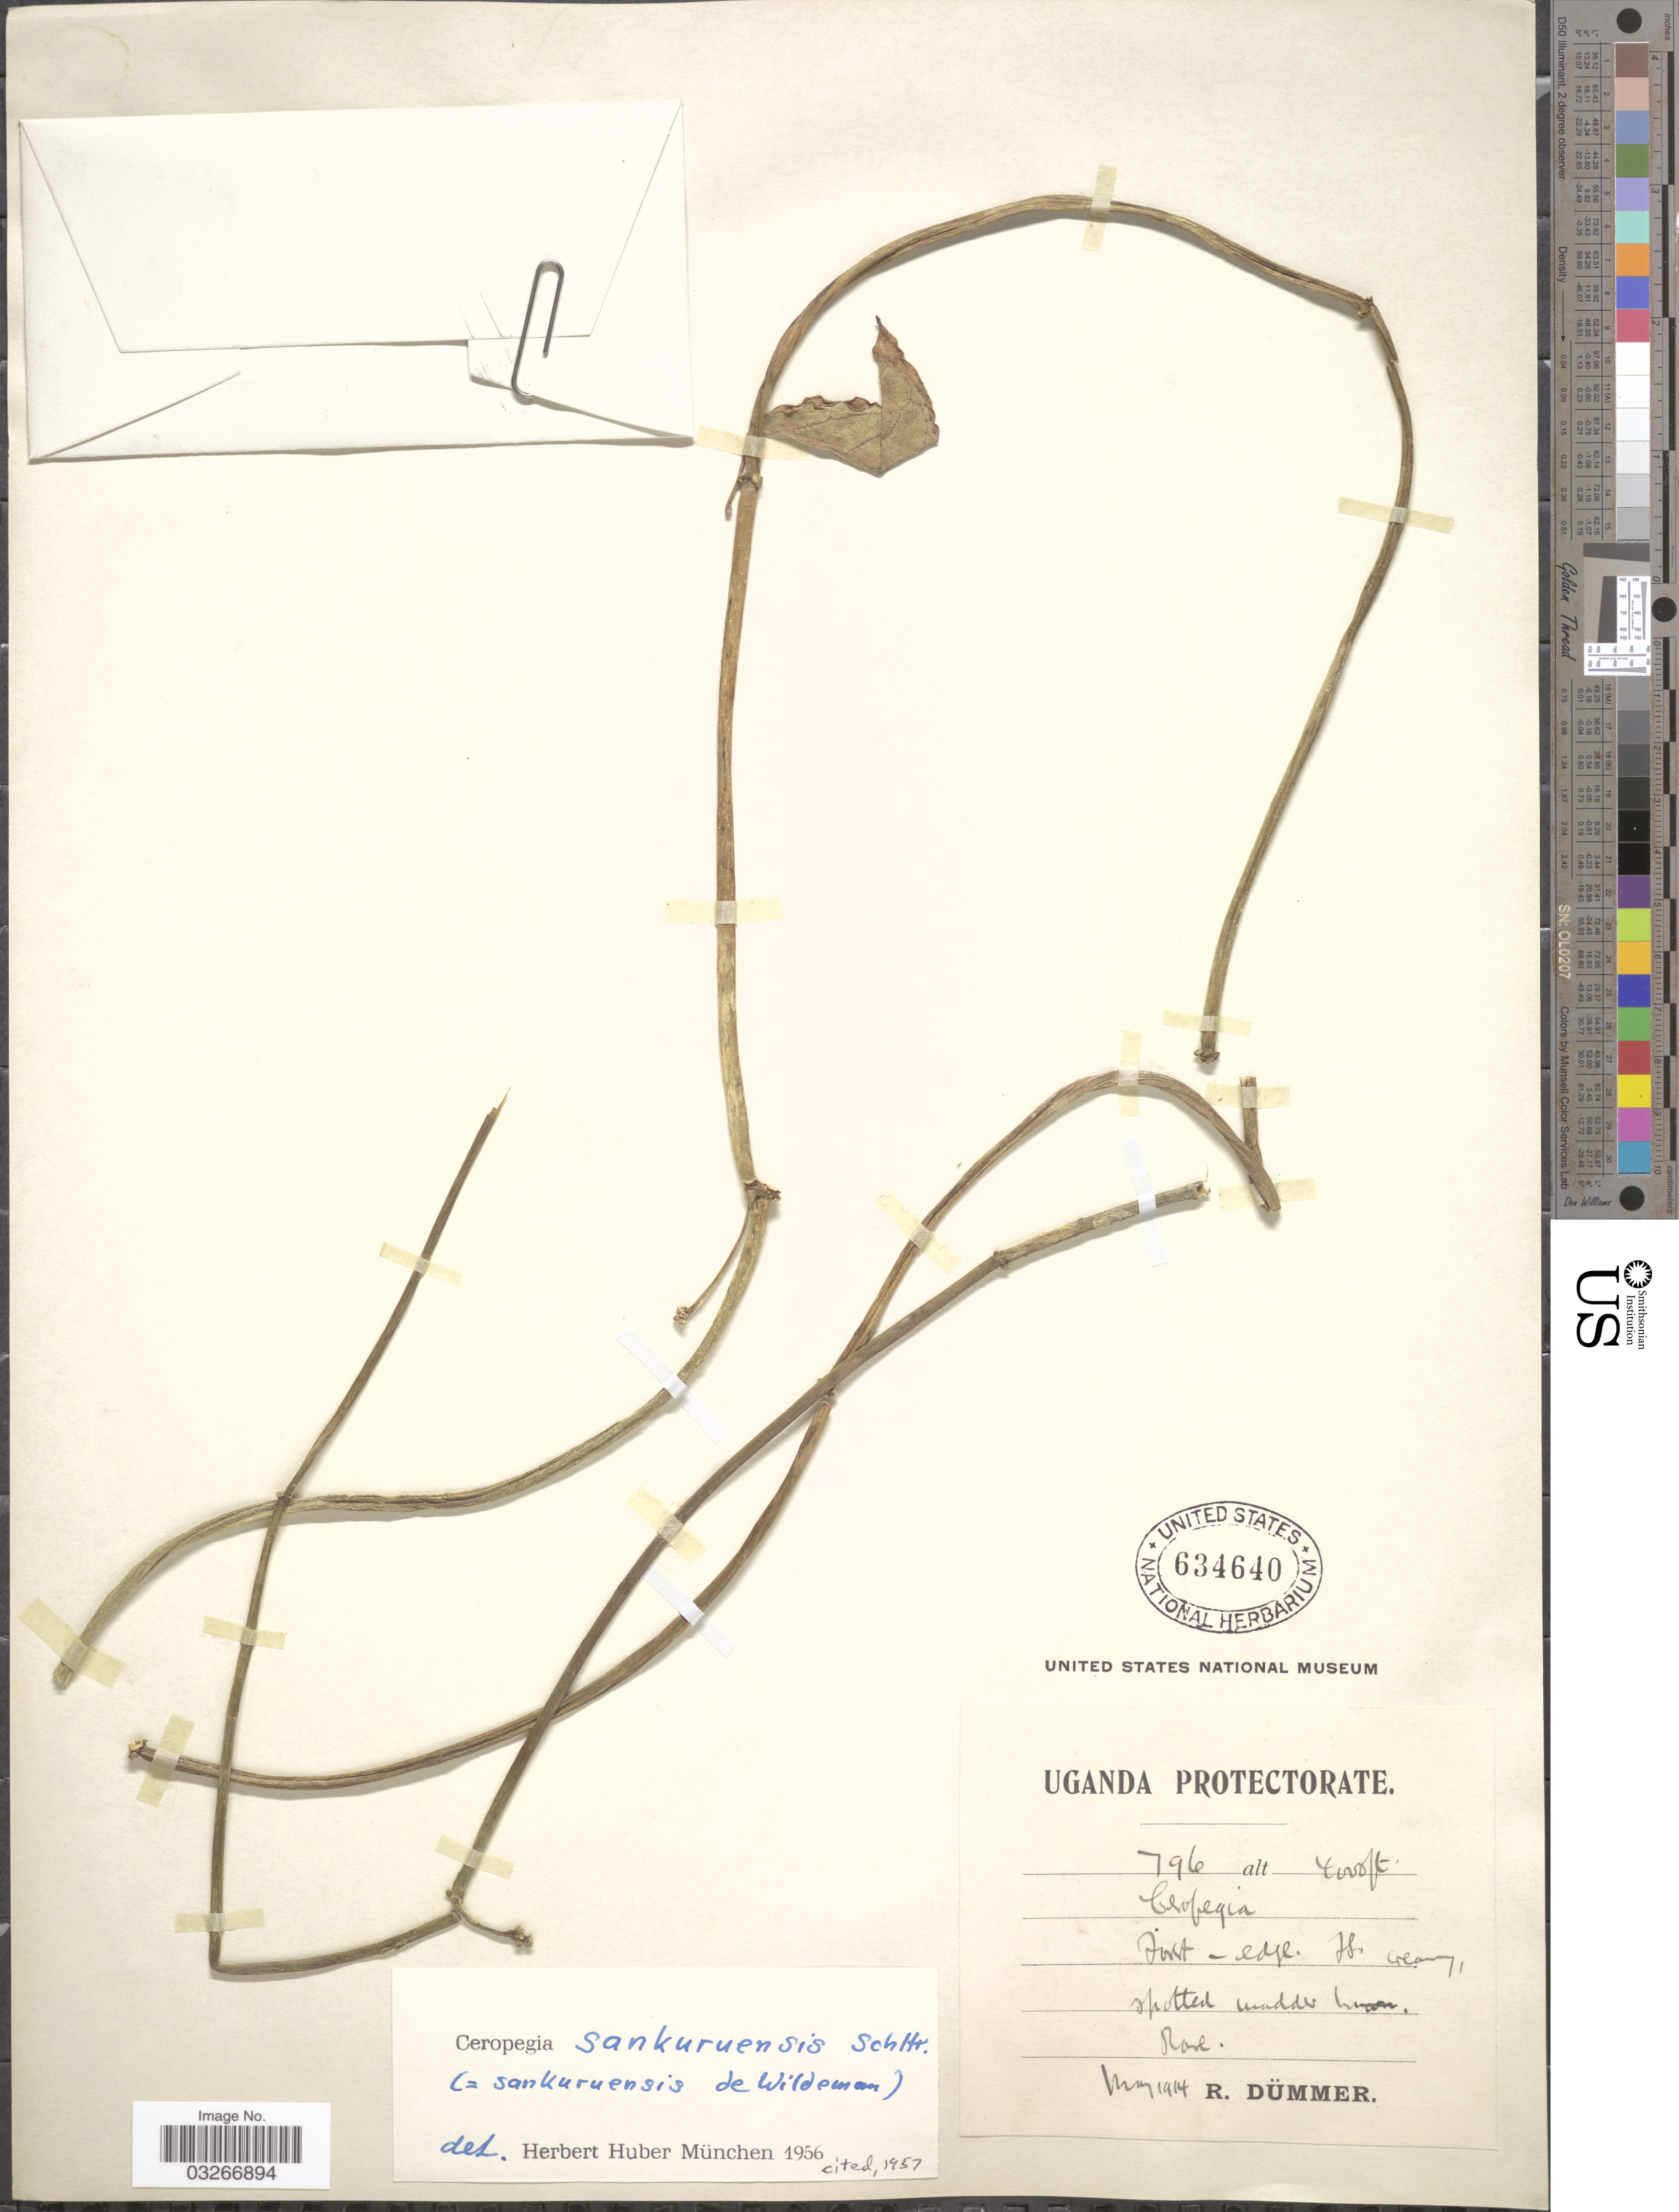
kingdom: Plantae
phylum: Tracheophyta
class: Magnoliopsida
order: Gentianales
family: Apocynaceae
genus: Ceropegia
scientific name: Ceropegia sankuruensis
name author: Schltr.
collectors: R. A. Dümmer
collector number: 796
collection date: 1914-04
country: Uganda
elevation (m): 1219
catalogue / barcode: US 634640